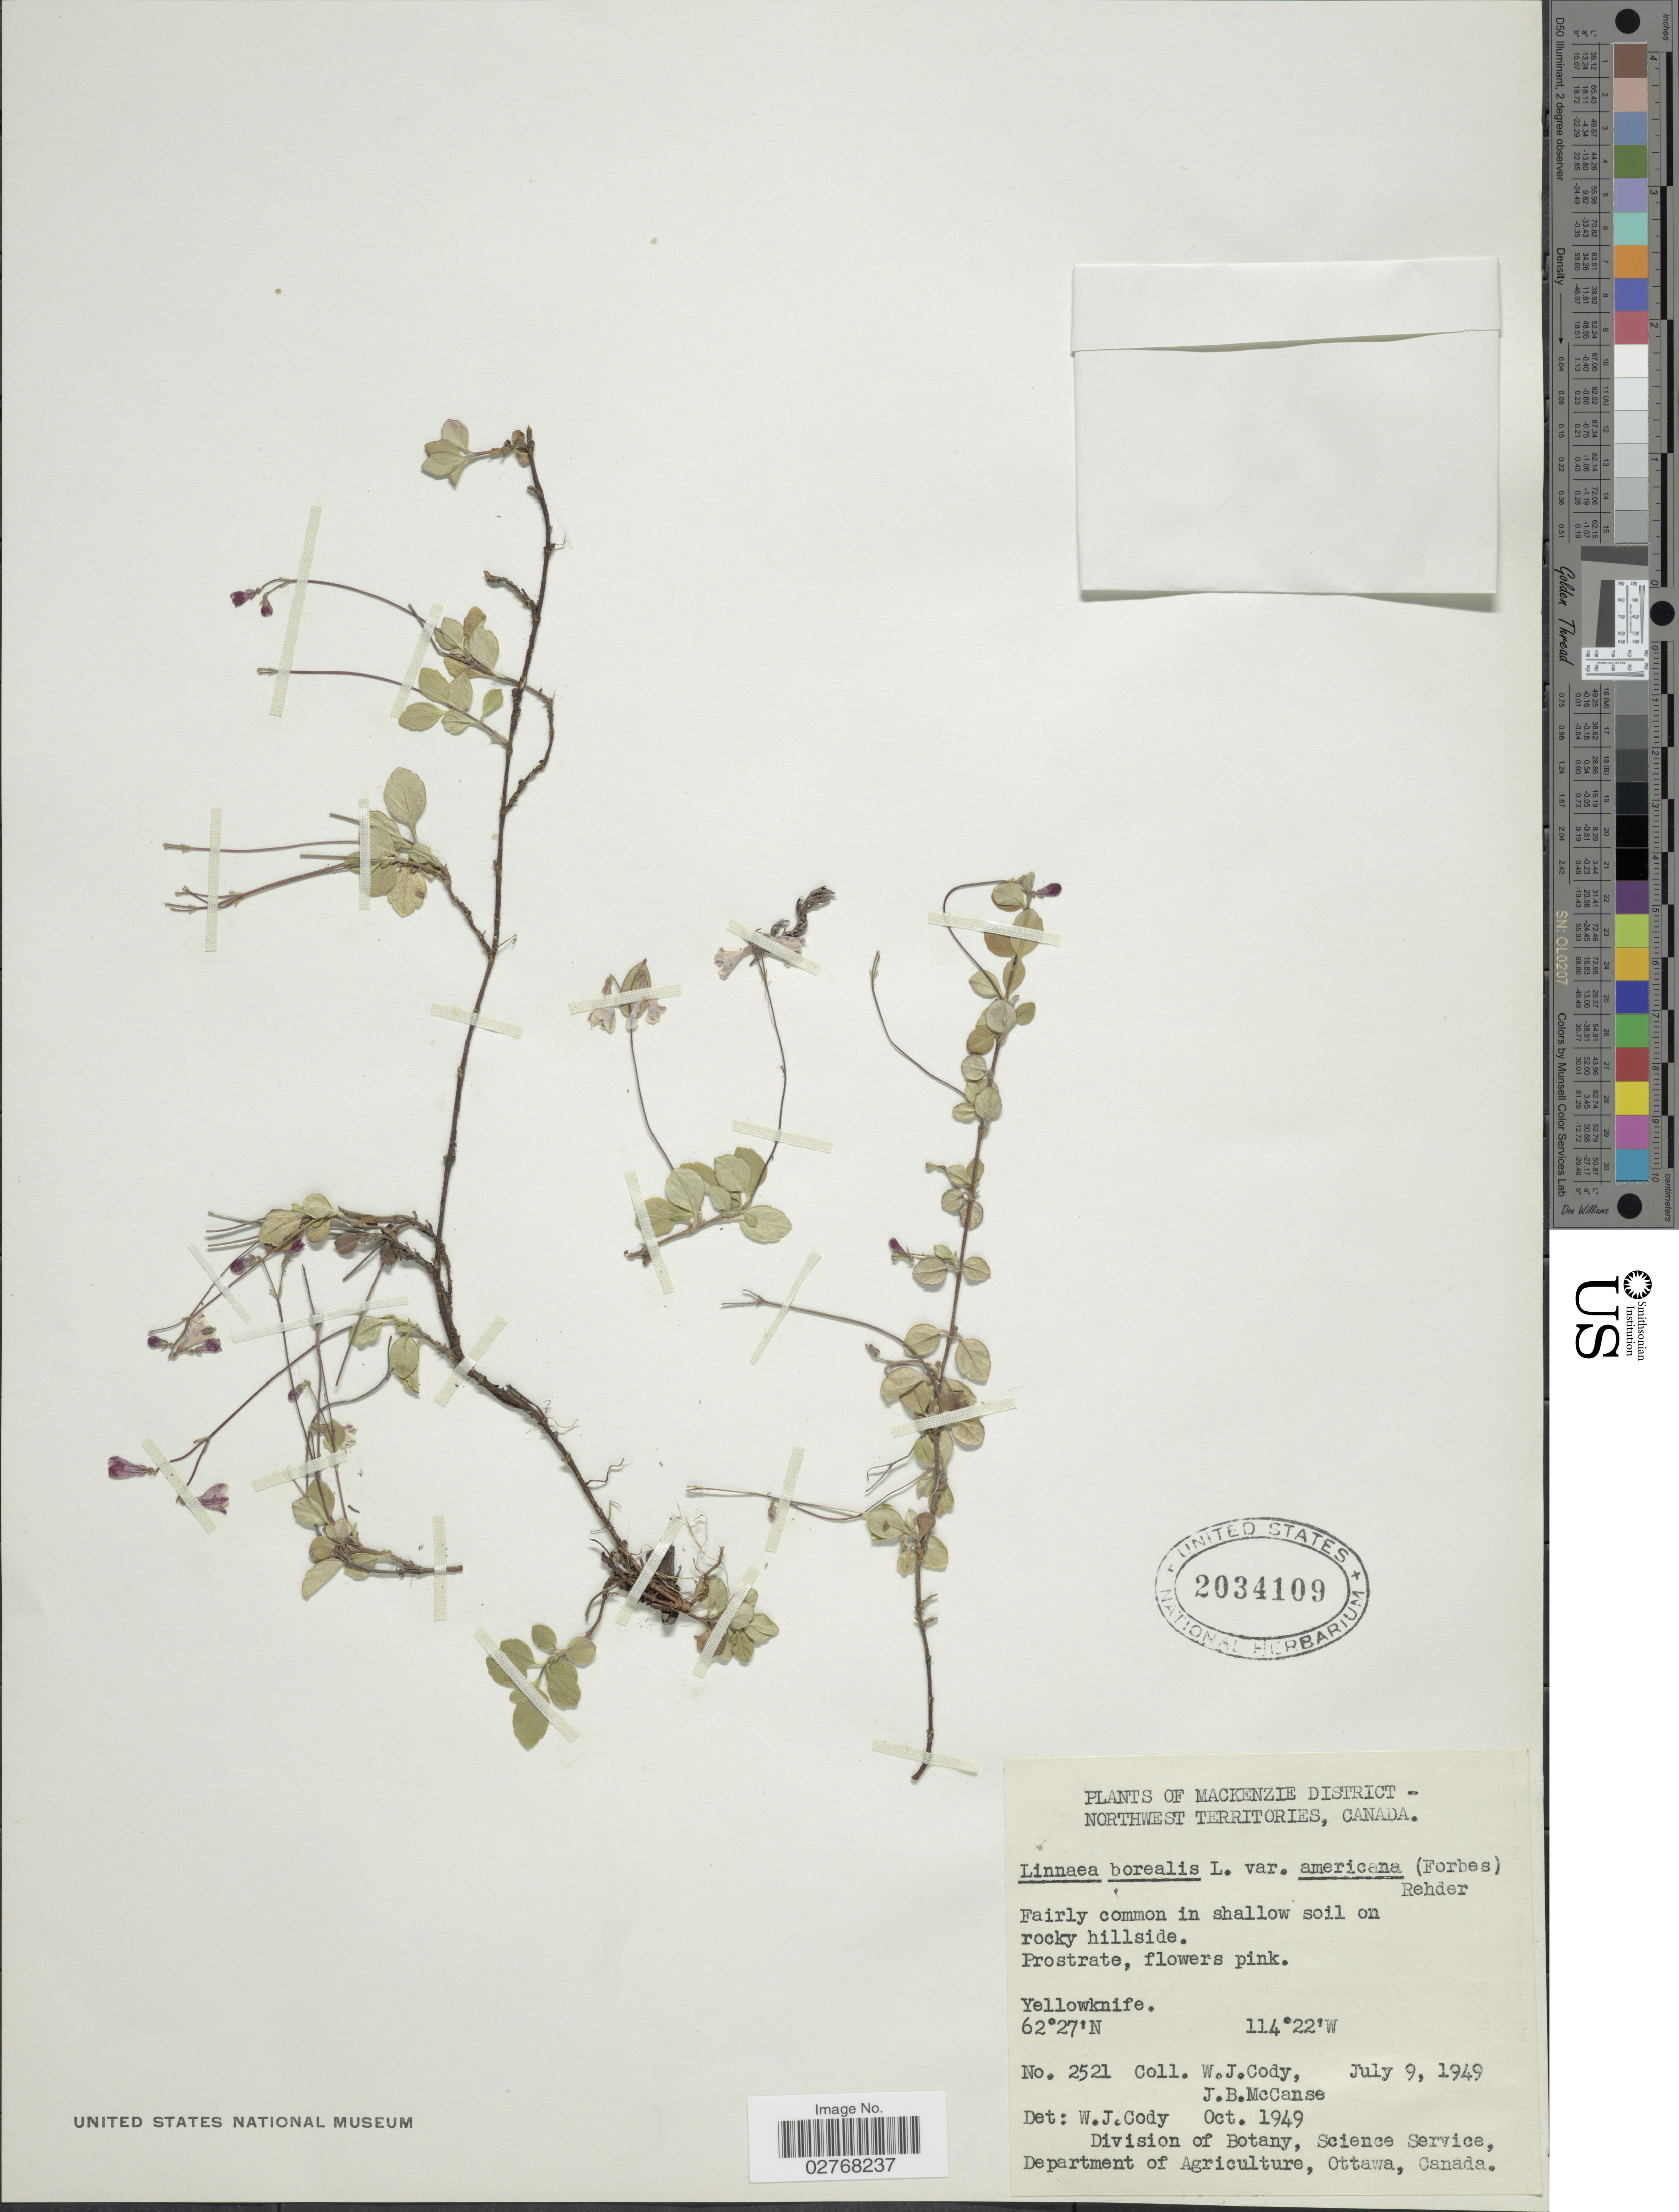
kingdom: Plantae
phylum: Tracheophyta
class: Magnoliopsida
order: Dipsacales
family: Caprifoliaceae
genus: Linnaea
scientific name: Linnaea borealis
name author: L.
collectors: W. Cody & J. McCanse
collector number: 2521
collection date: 1949-07-09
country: Canada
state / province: Northwest Territories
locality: Mackenzie District. Yellowknife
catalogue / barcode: US 2034109